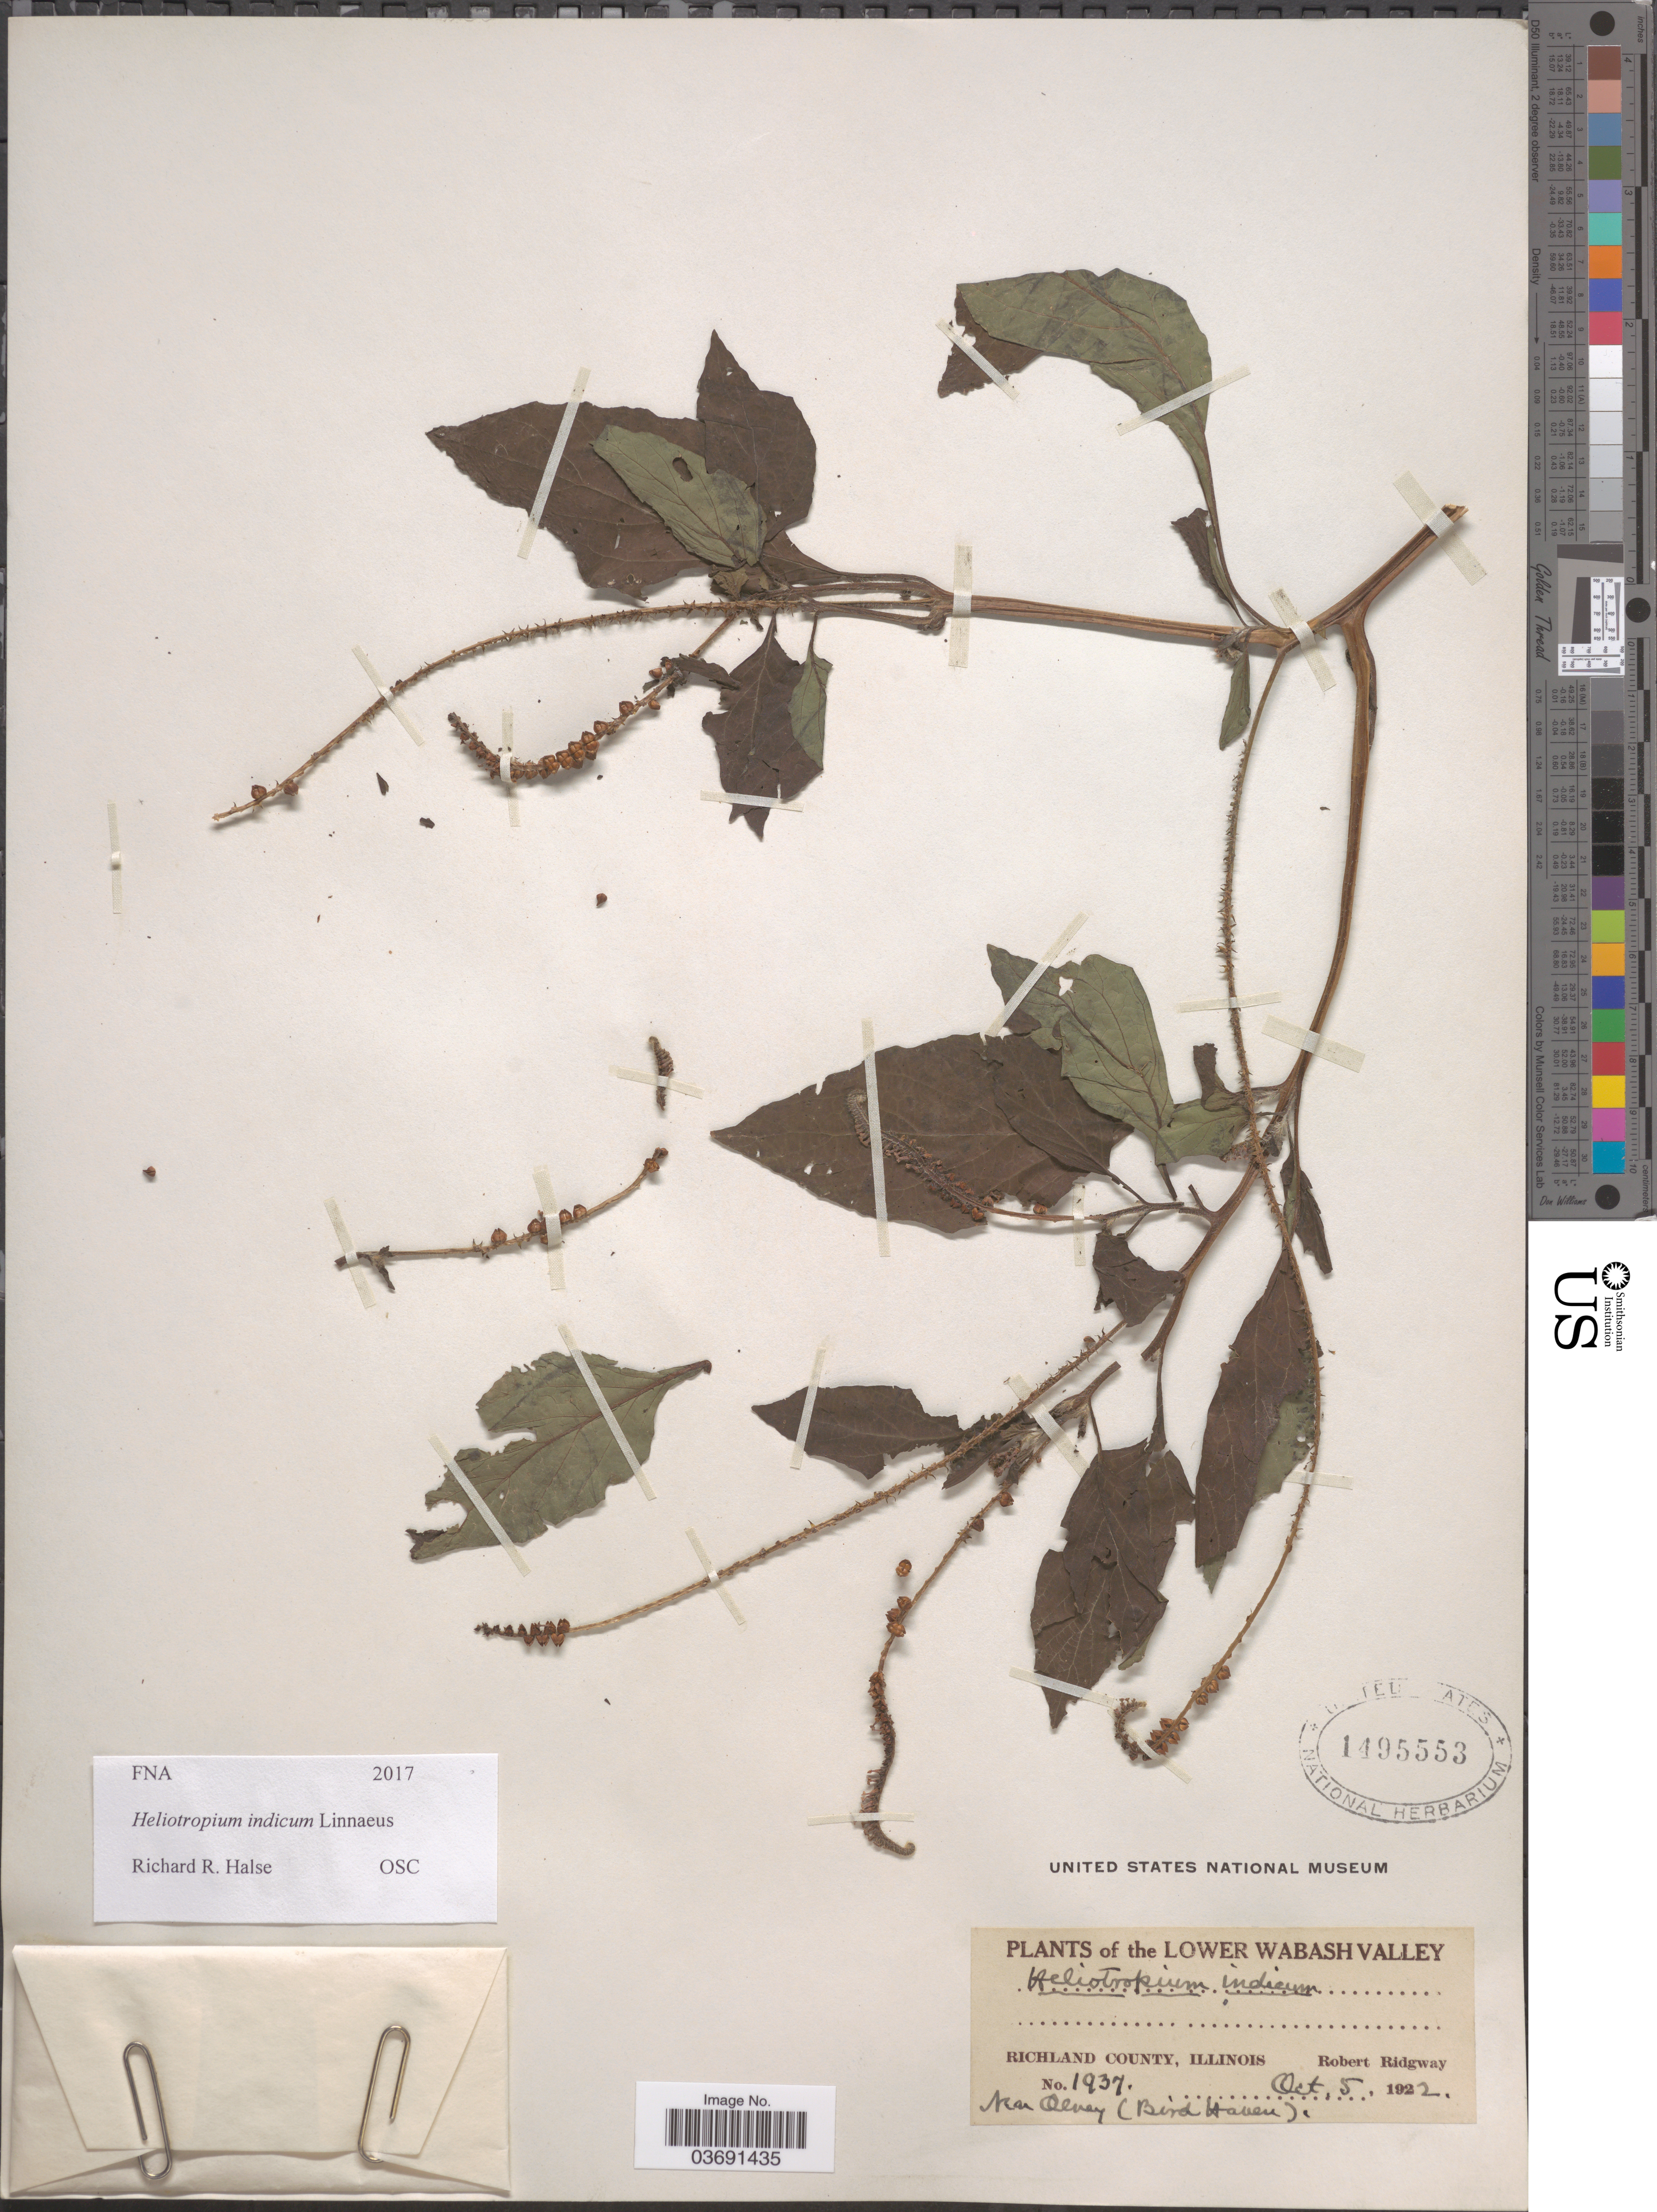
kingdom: Plantae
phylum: Tracheophyta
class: Magnoliopsida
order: Boraginales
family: Heliotropiaceae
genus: Heliotropium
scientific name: Heliotropium indicum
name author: L.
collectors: R. Ridgway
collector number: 1937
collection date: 1922-10-05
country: United States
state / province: Illinois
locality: Lower Wabash Valley. Richland County. Near Olney (Bird Haven).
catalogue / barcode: US 1495553